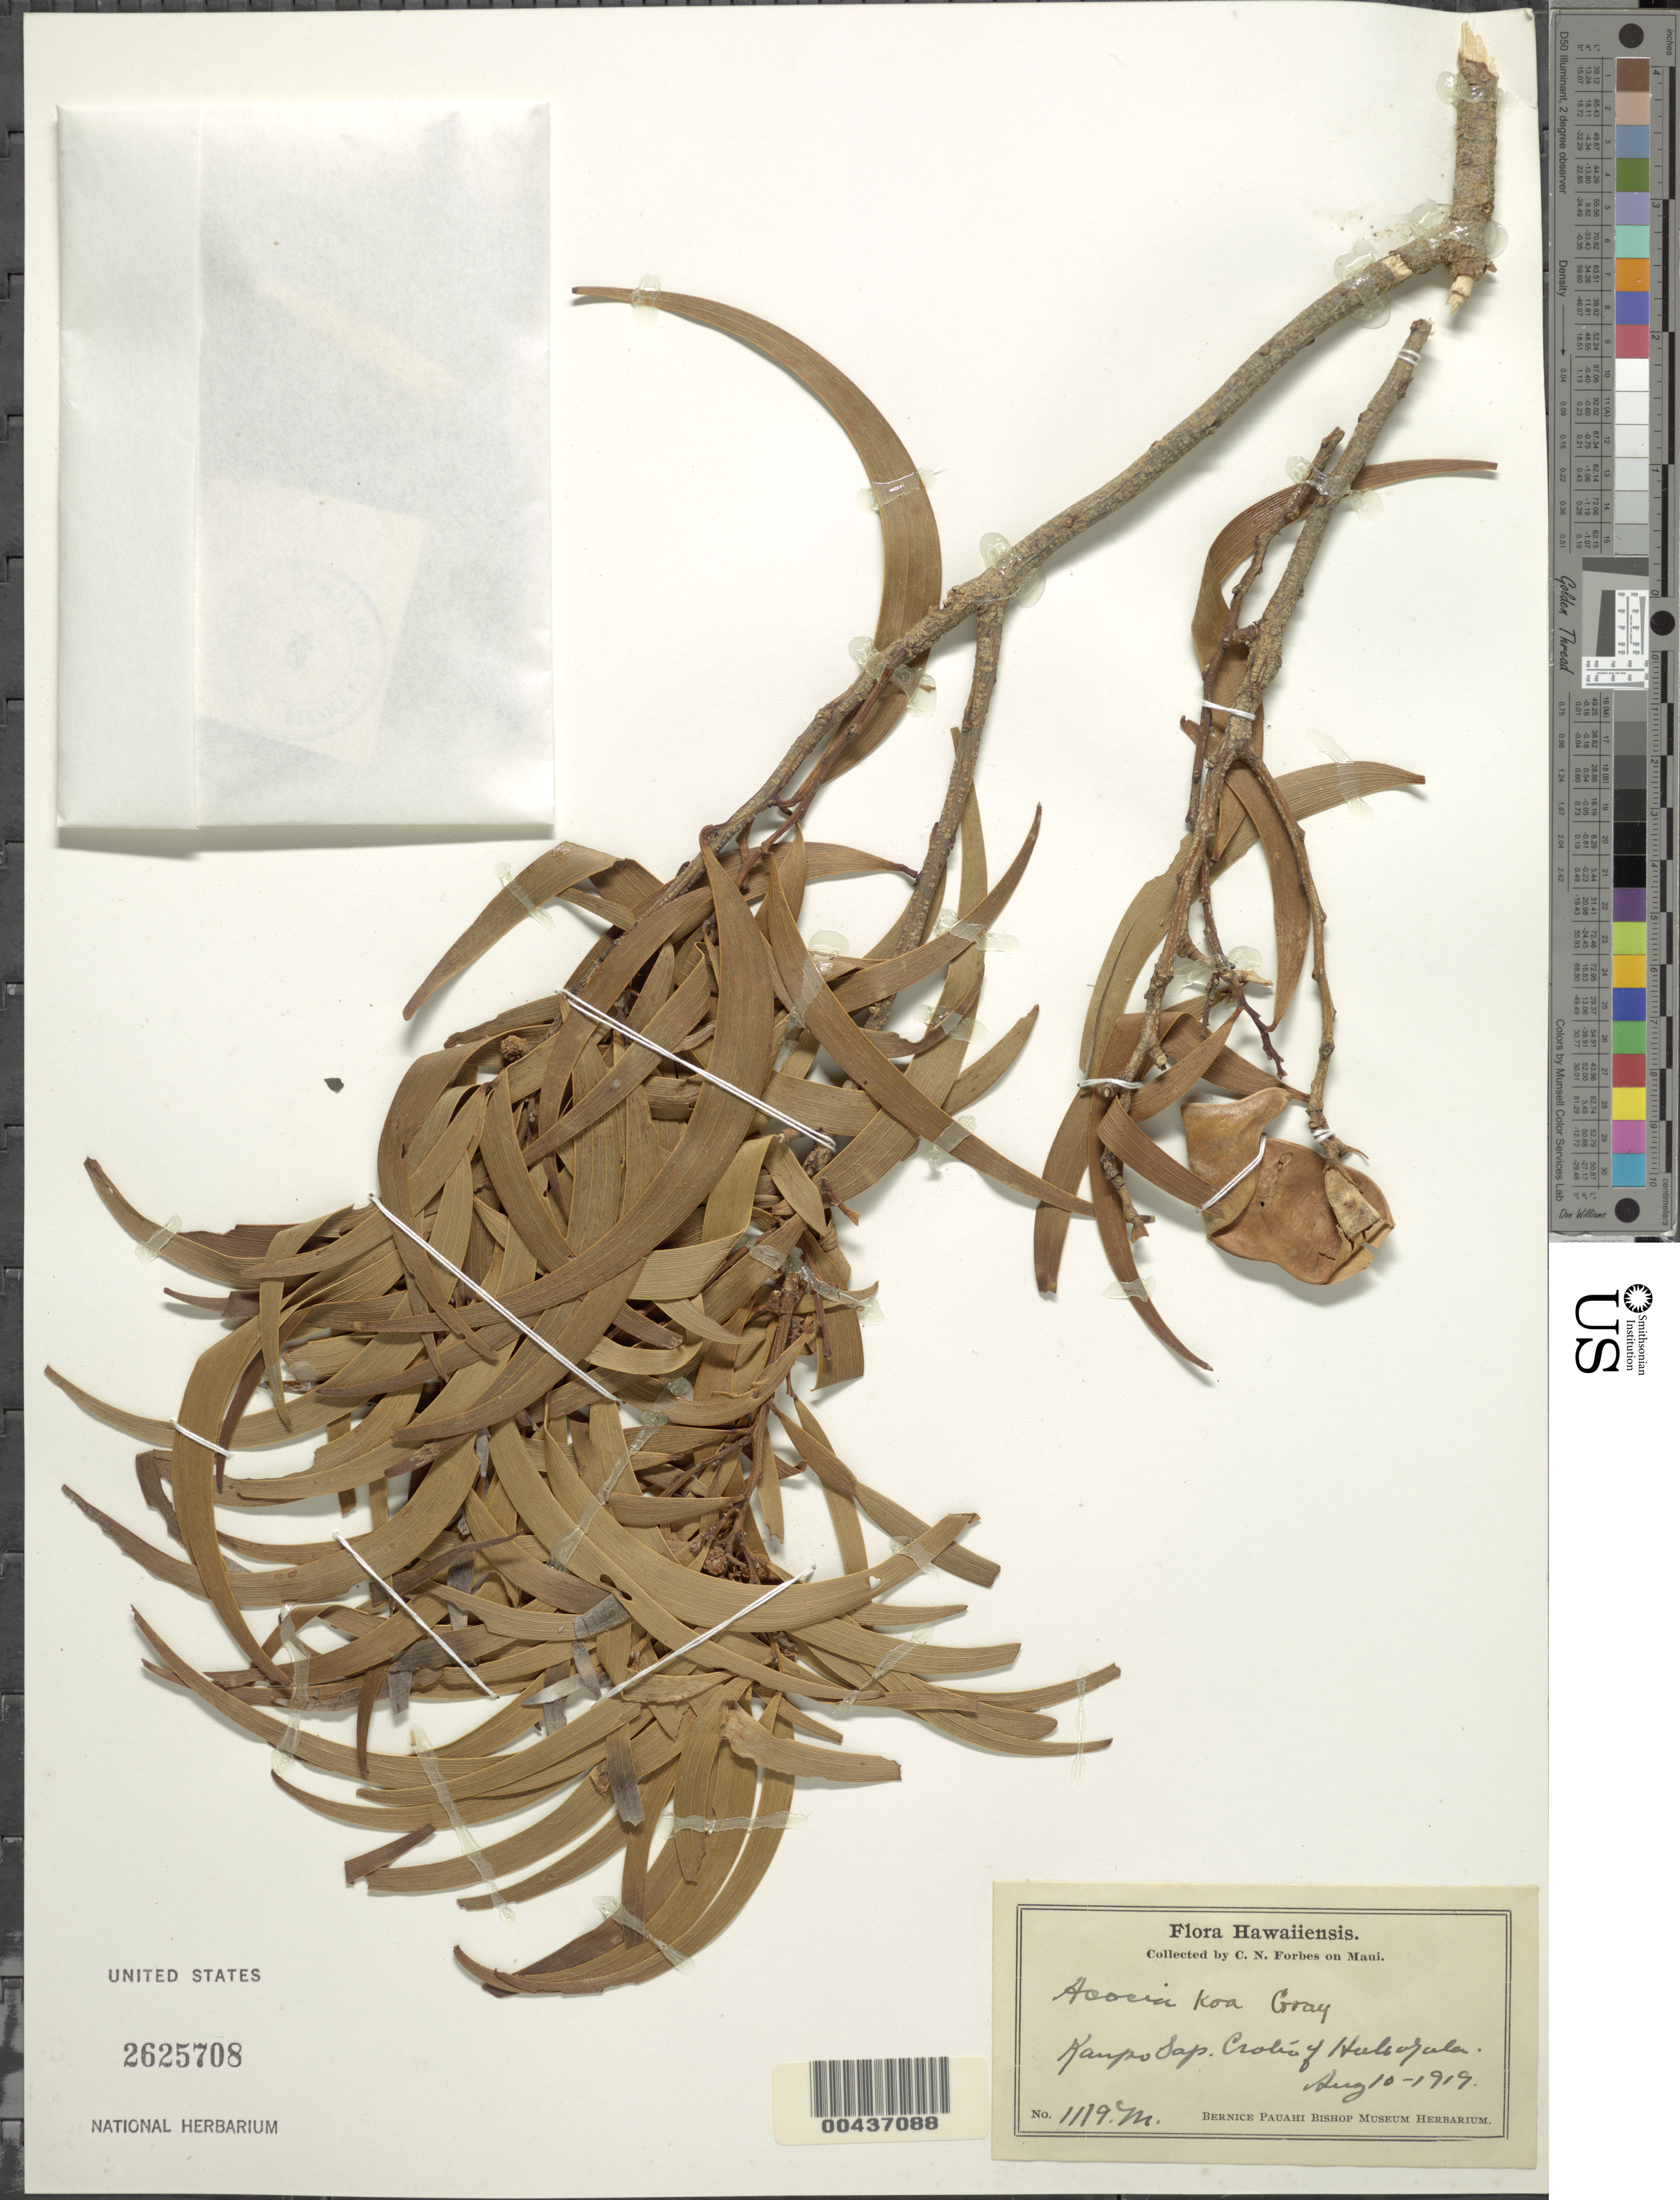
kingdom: Plantae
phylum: Tracheophyta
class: Magnoliopsida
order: Fabales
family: Fabaceae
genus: Acacia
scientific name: Acacia koa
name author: A. Gray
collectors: C. N. Forbes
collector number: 1119.M.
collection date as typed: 10 Aug 1919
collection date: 1919-08-10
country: United States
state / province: Hawaii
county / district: Maui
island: Maui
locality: Kaupo Gap. Crater of Haleakala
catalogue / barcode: US 2625708